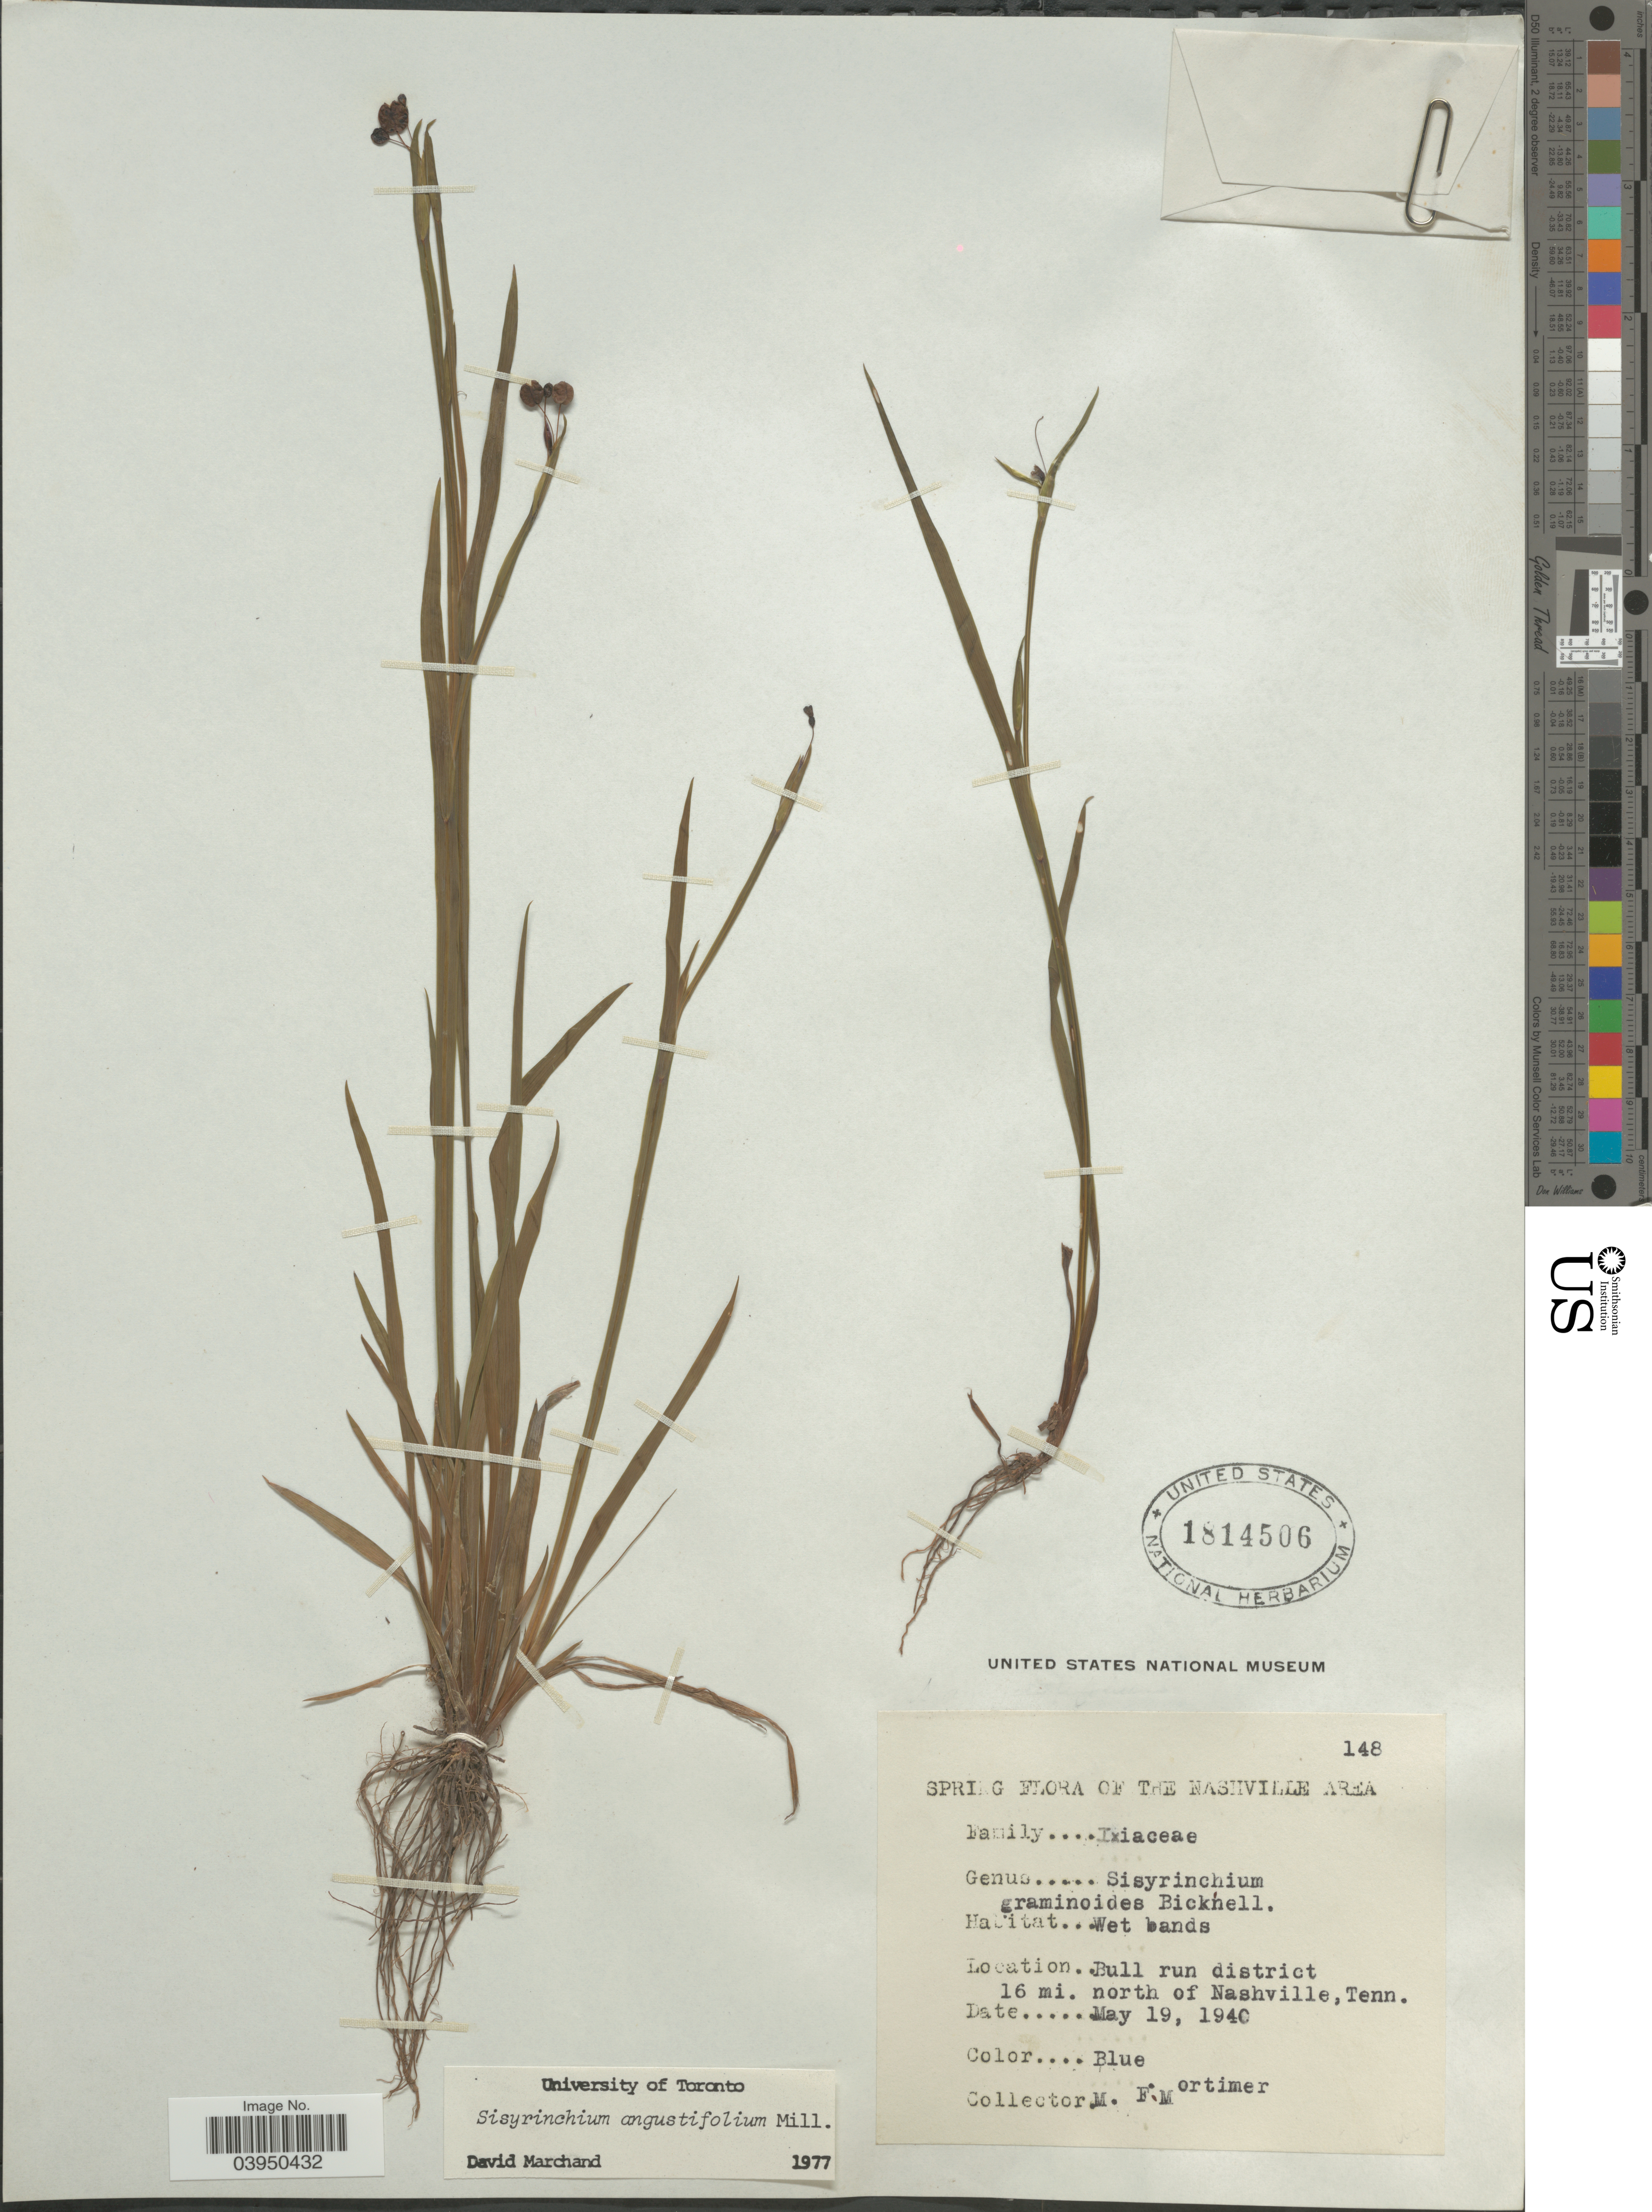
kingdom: Plantae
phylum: Tracheophyta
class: Liliopsida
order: Asparagales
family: Iridaceae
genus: Sisyrinchium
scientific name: Sisyrinchium angustifolium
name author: Mill.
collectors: M. Mortimer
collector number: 148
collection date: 1940-05-19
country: United States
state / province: Tennessee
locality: Bull run district 16 mi. north of Nashville.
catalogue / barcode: US 1814506